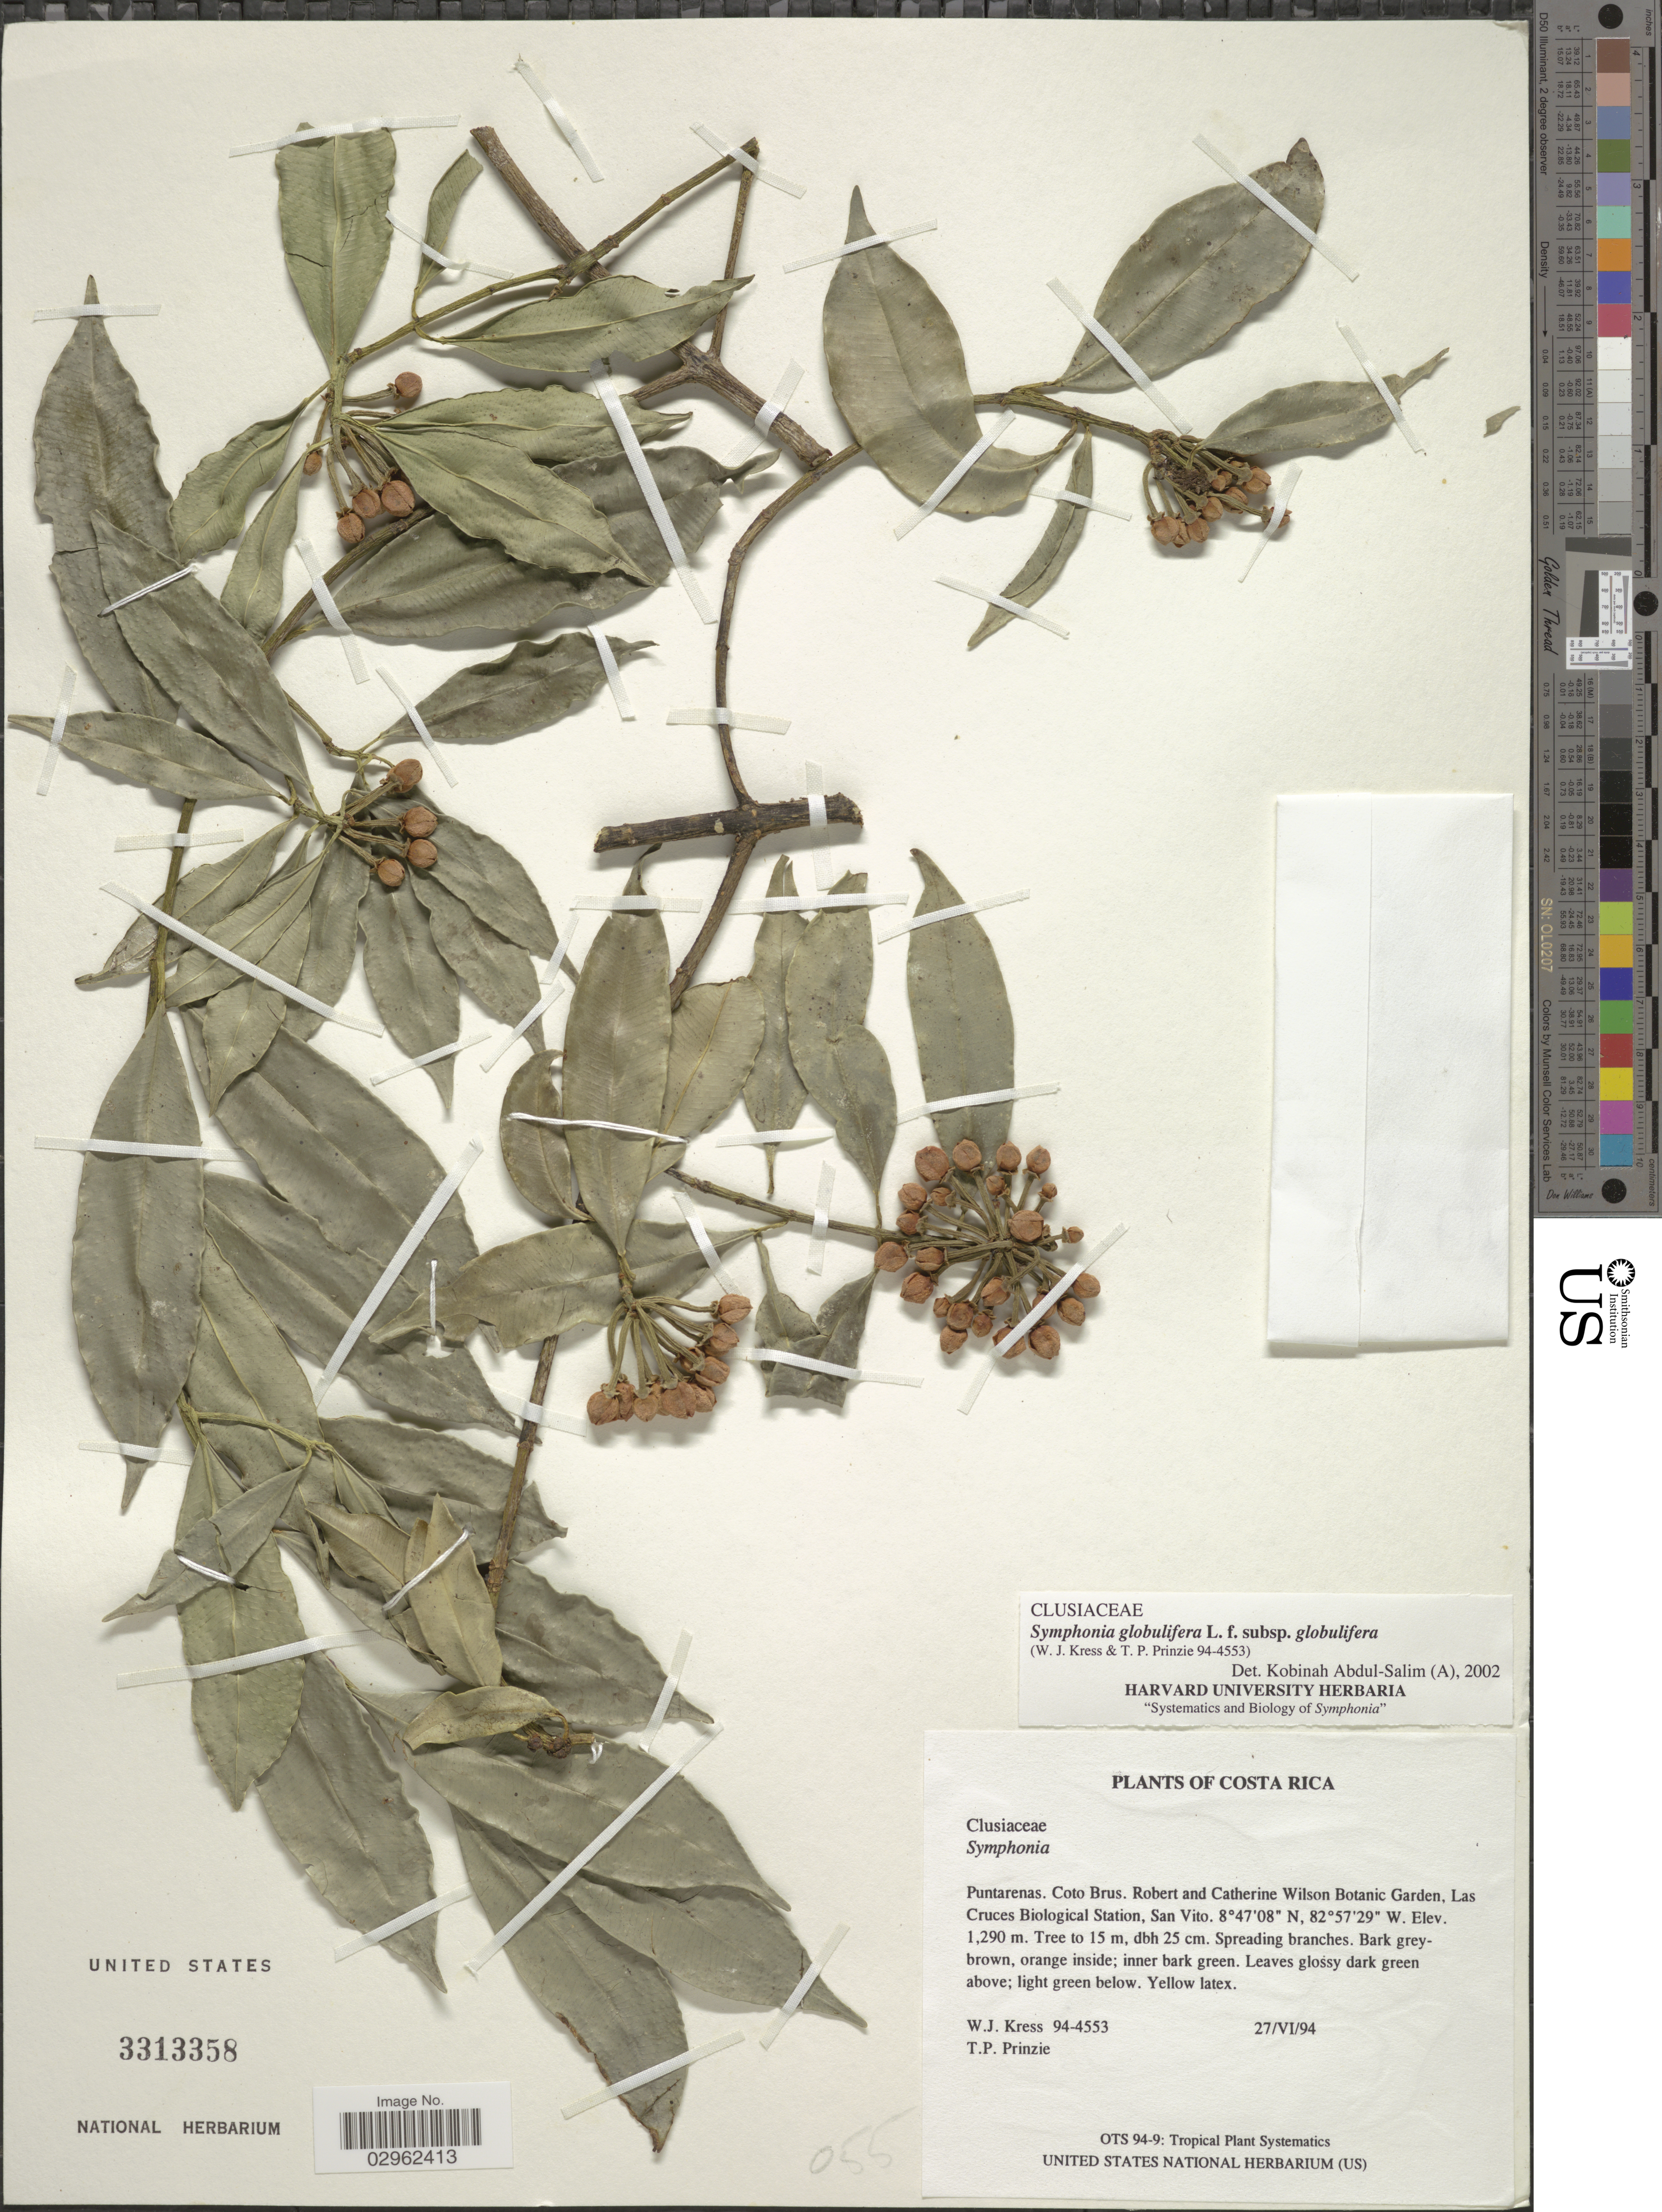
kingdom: Plantae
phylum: Tracheophyta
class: Magnoliopsida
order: Malpighiales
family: Clusiaceae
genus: Symphonia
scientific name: Symphonia globulifera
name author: L. f.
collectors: W. J. Kress & T. Prinzie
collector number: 94-4553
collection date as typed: Transcribed d/m/y: 27/7/94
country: Costa Rica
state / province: Puntarenas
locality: Coto Brus. Robert and Catherine Wilson Botanic Garden, Las Cruces Biological Station, San Vito.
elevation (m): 1290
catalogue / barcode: US 3313358